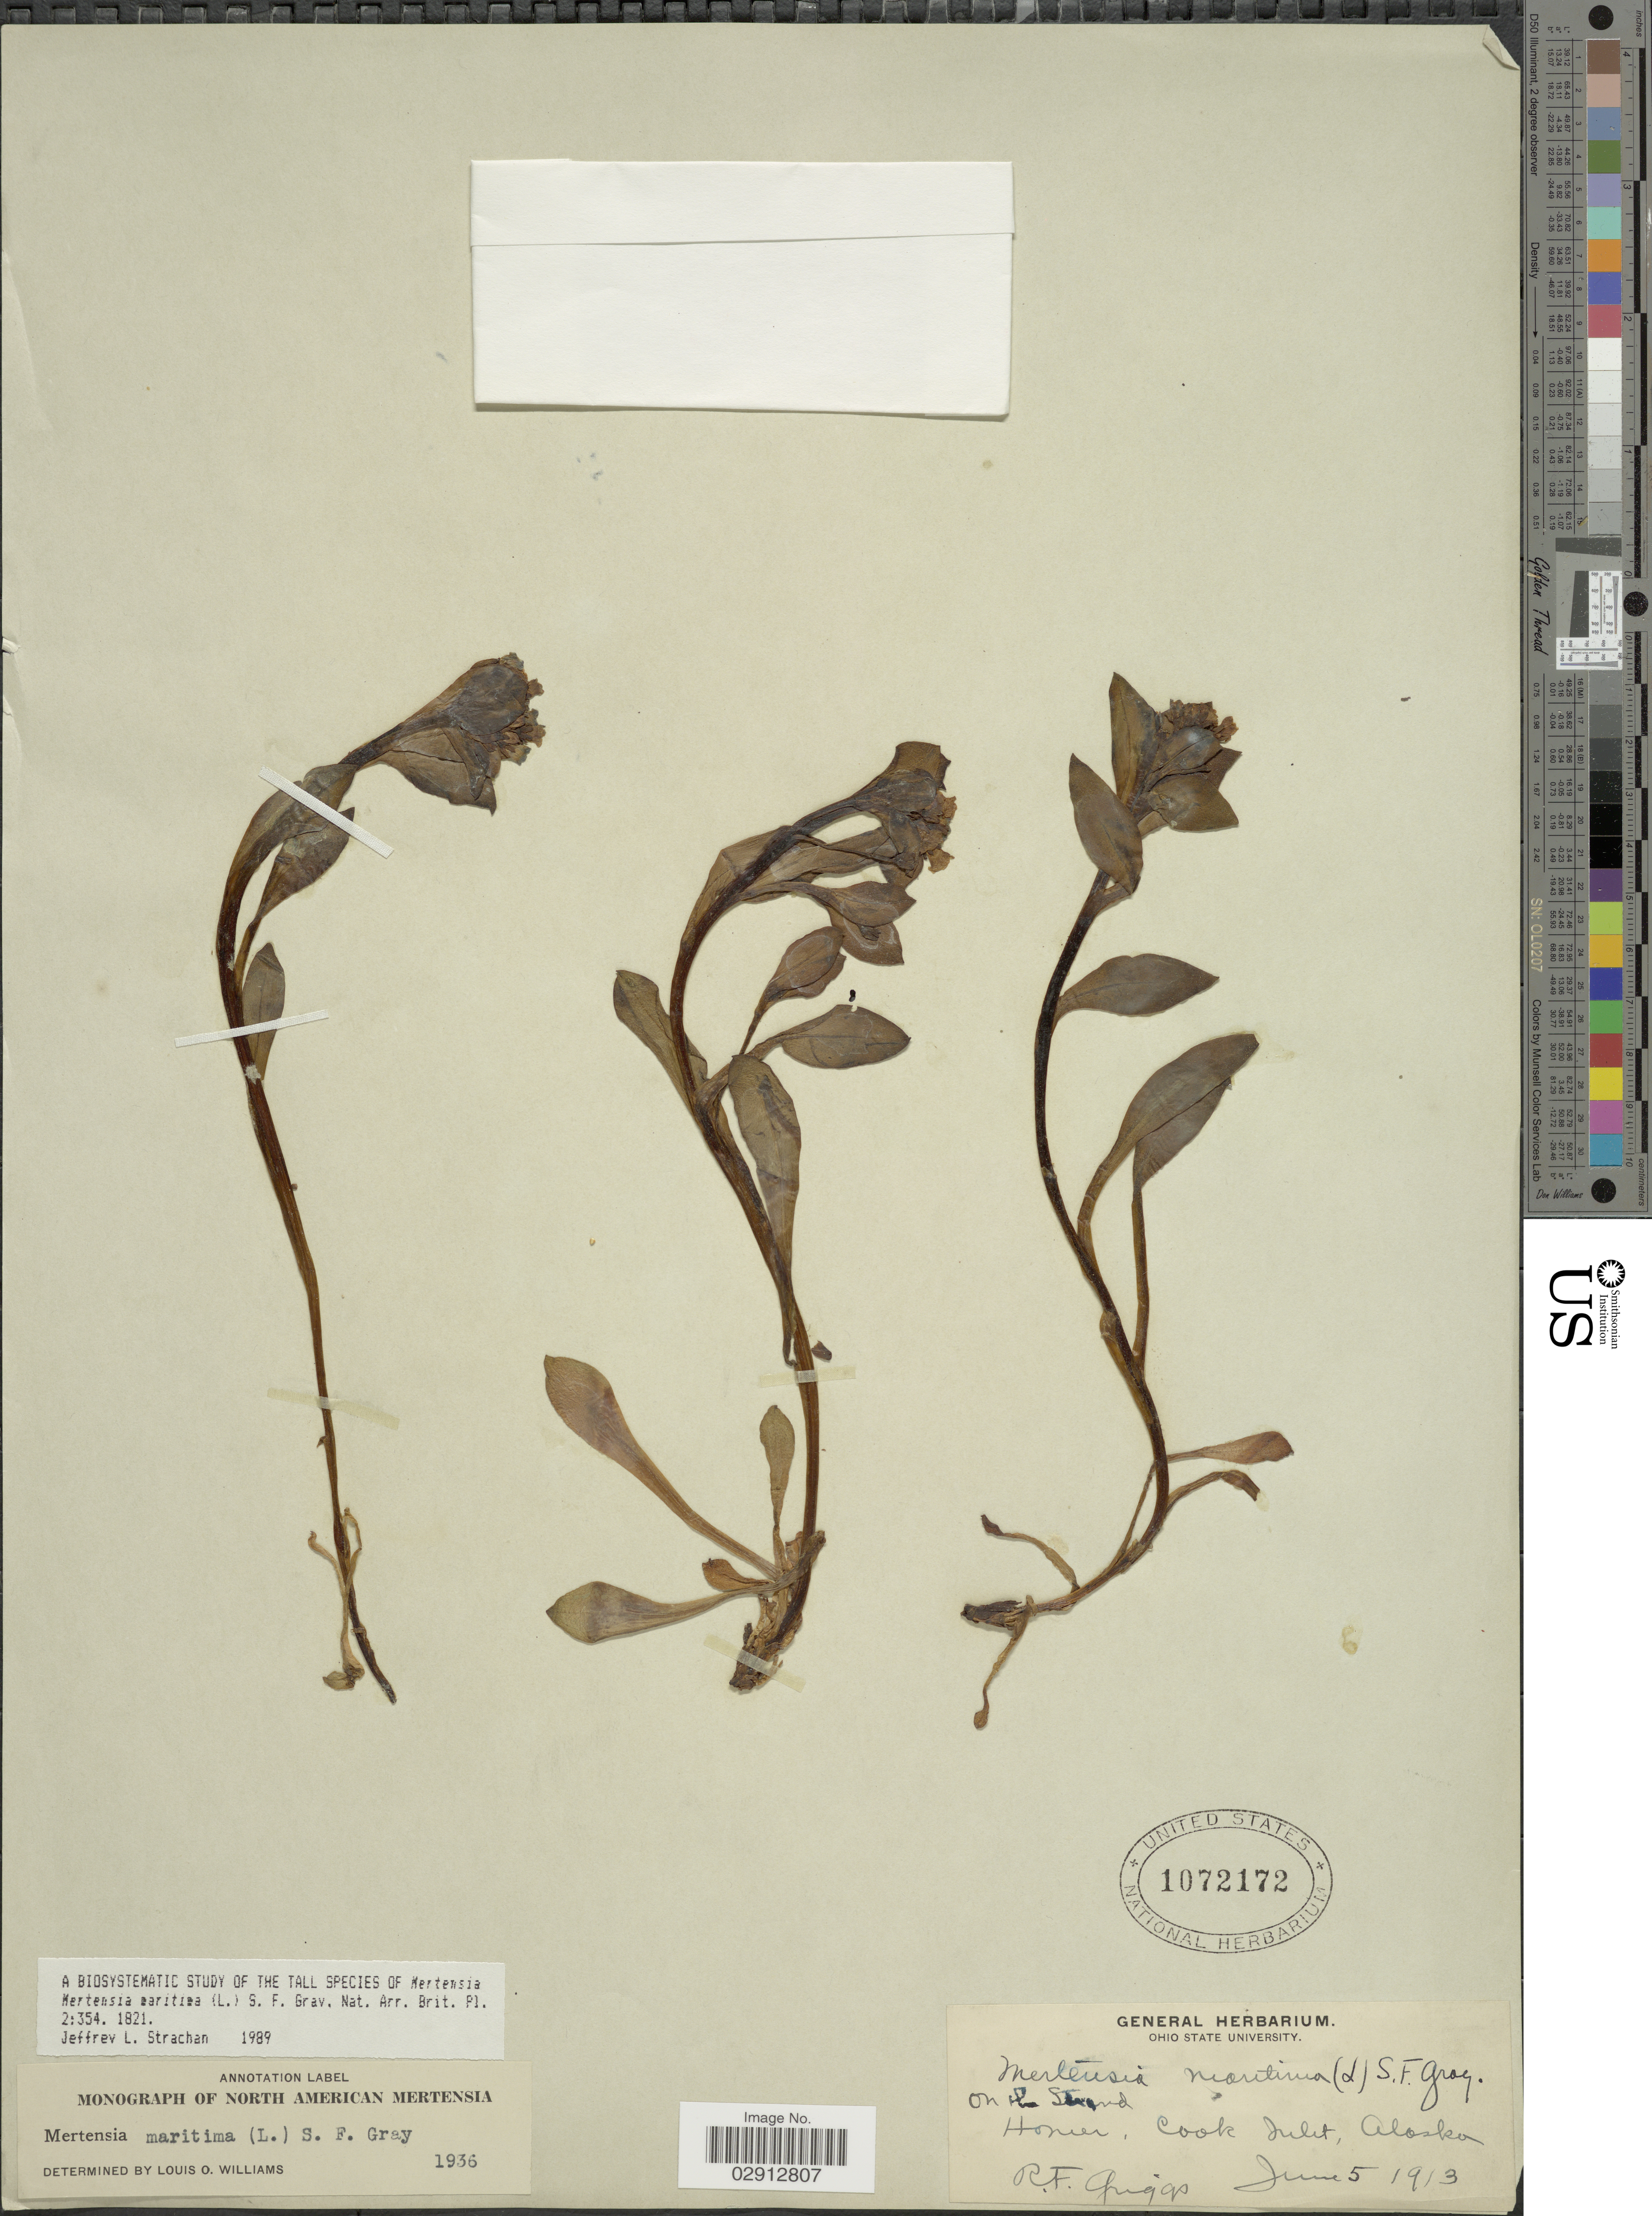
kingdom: Plantae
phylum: Tracheophyta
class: Magnoliopsida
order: Boraginales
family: Boraginaceae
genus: Mertensia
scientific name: Mertensia maritima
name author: (L.) S.F. Gray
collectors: R. F. Griggs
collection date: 1913-06-05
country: United States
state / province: Alaska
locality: Homer, Cook Inlet.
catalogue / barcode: US 1072172